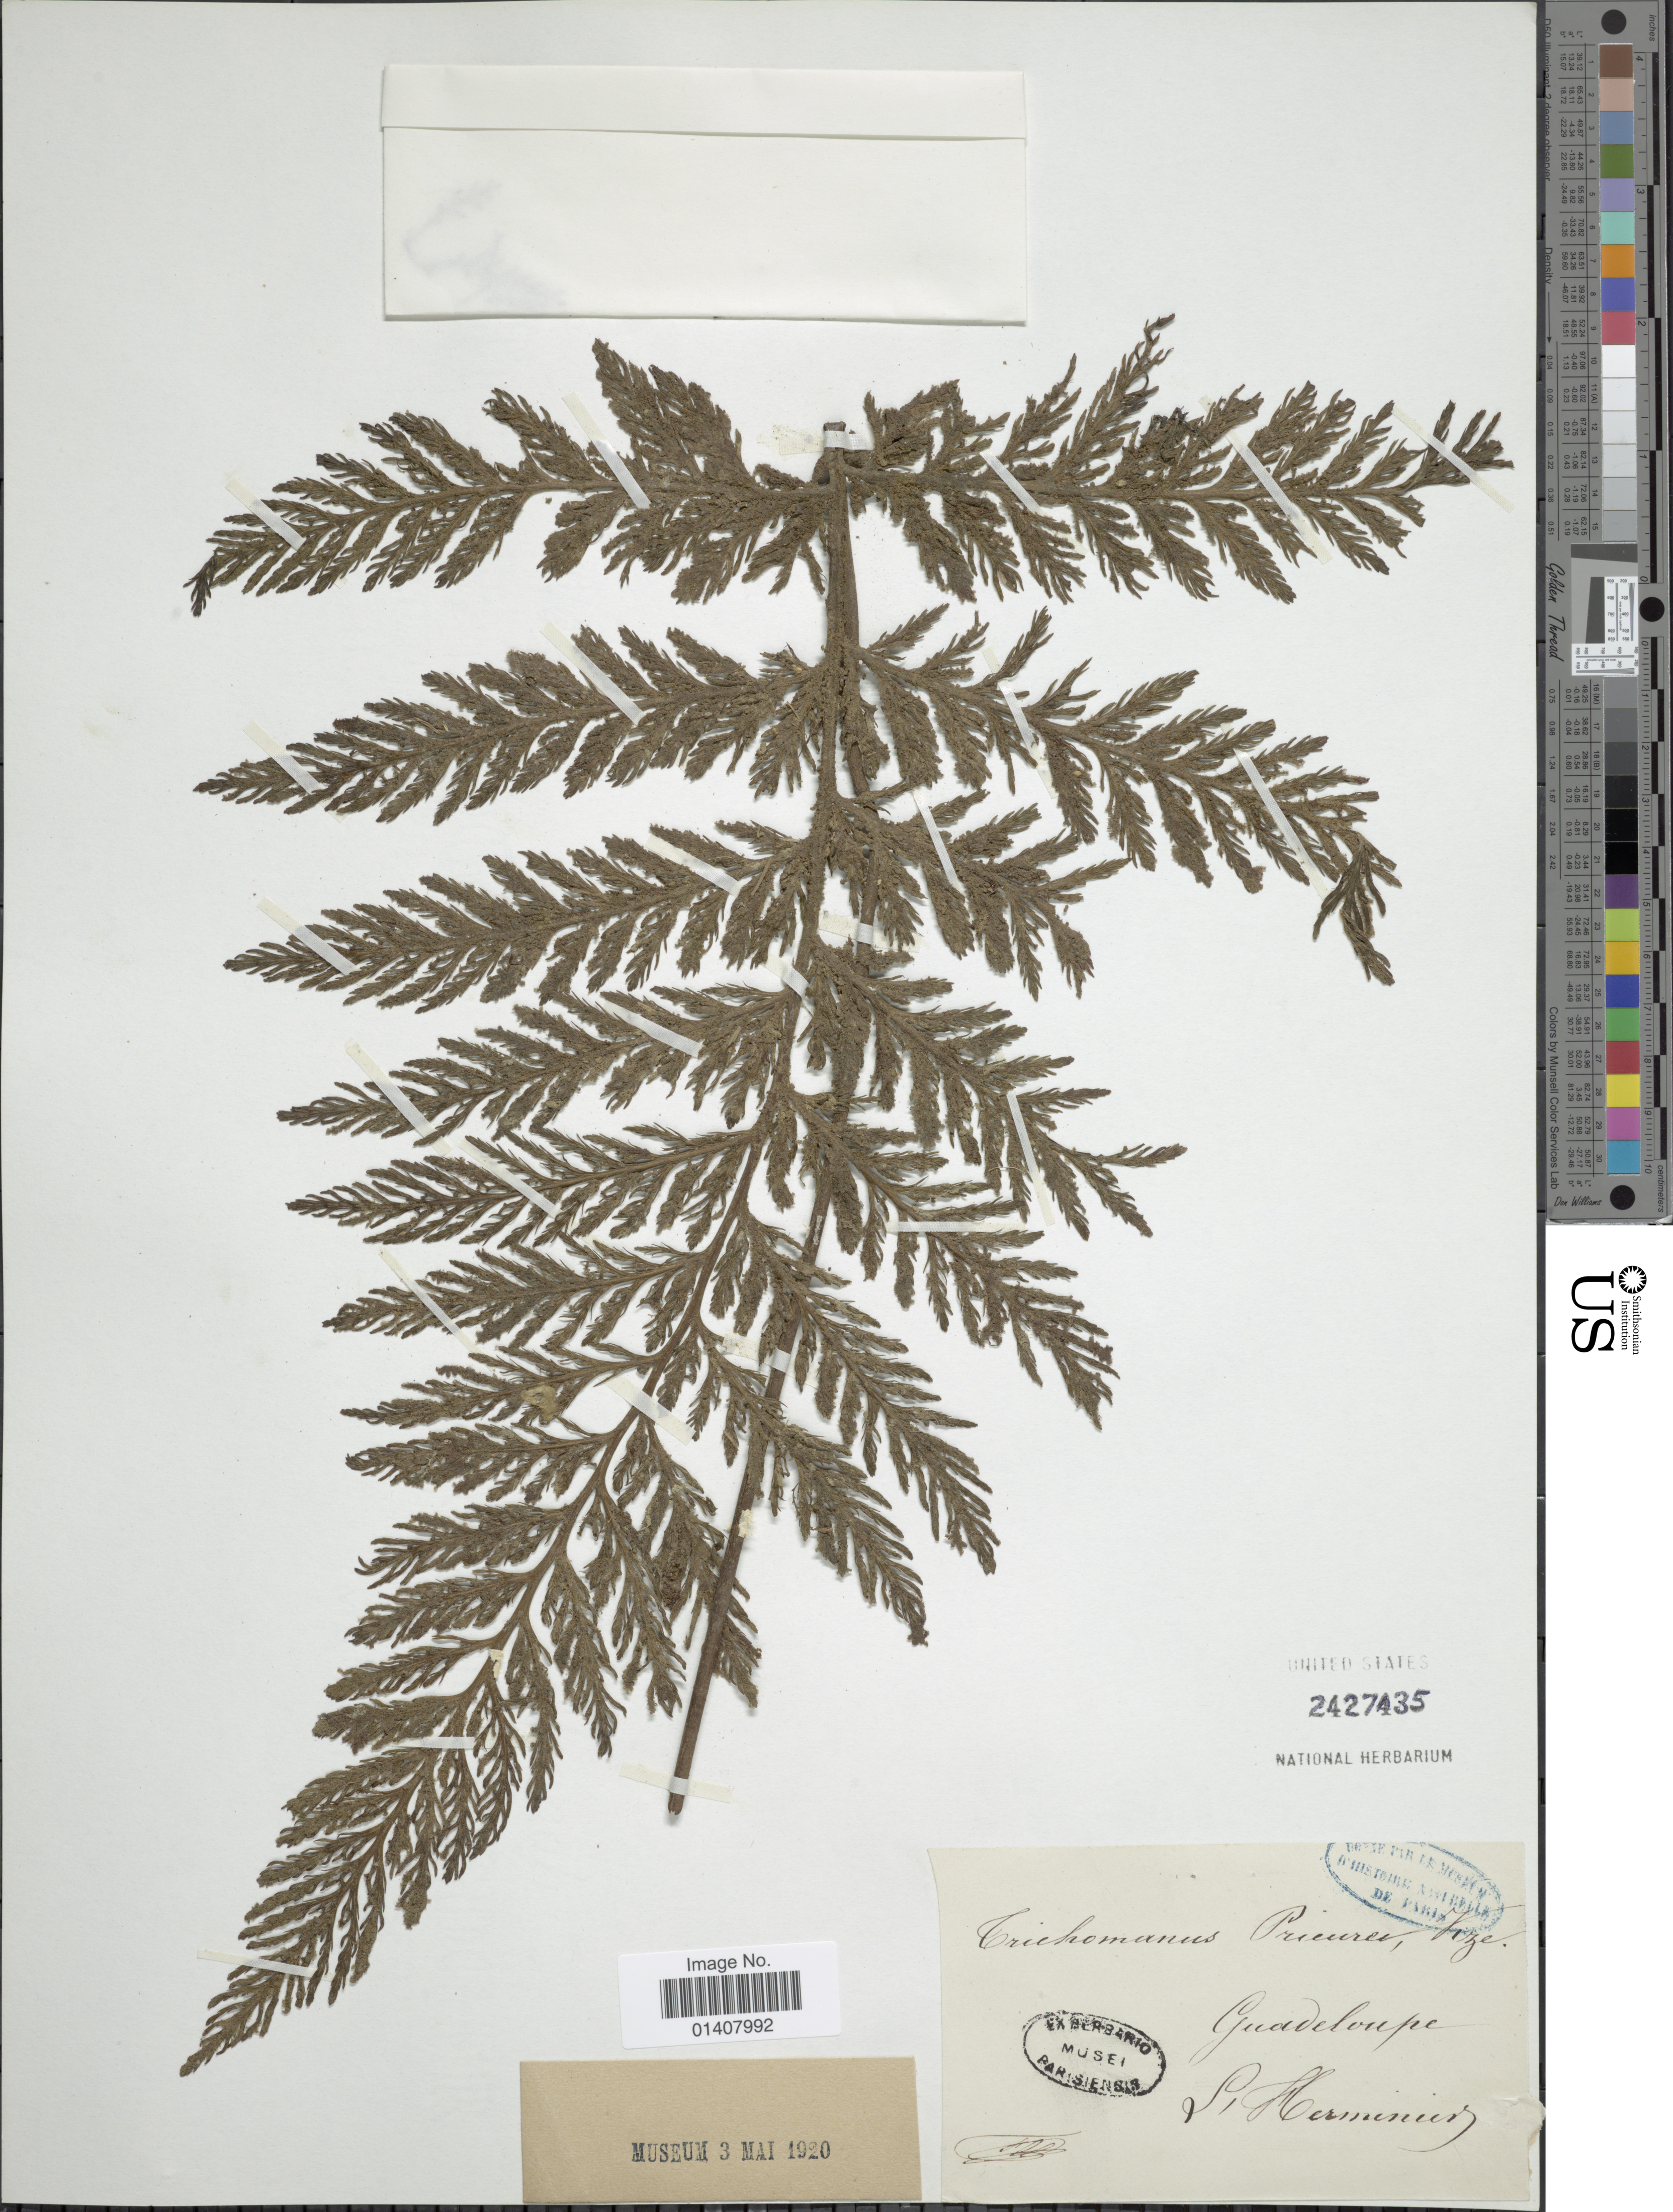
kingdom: Plantae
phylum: Tracheophyta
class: Polypodiopsida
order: Hymenophyllales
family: Hymenophyllaceae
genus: Trichomanes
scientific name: Trichomanes elegans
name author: Rich.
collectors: M. Herminier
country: Guadeloupe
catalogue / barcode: US 2427435